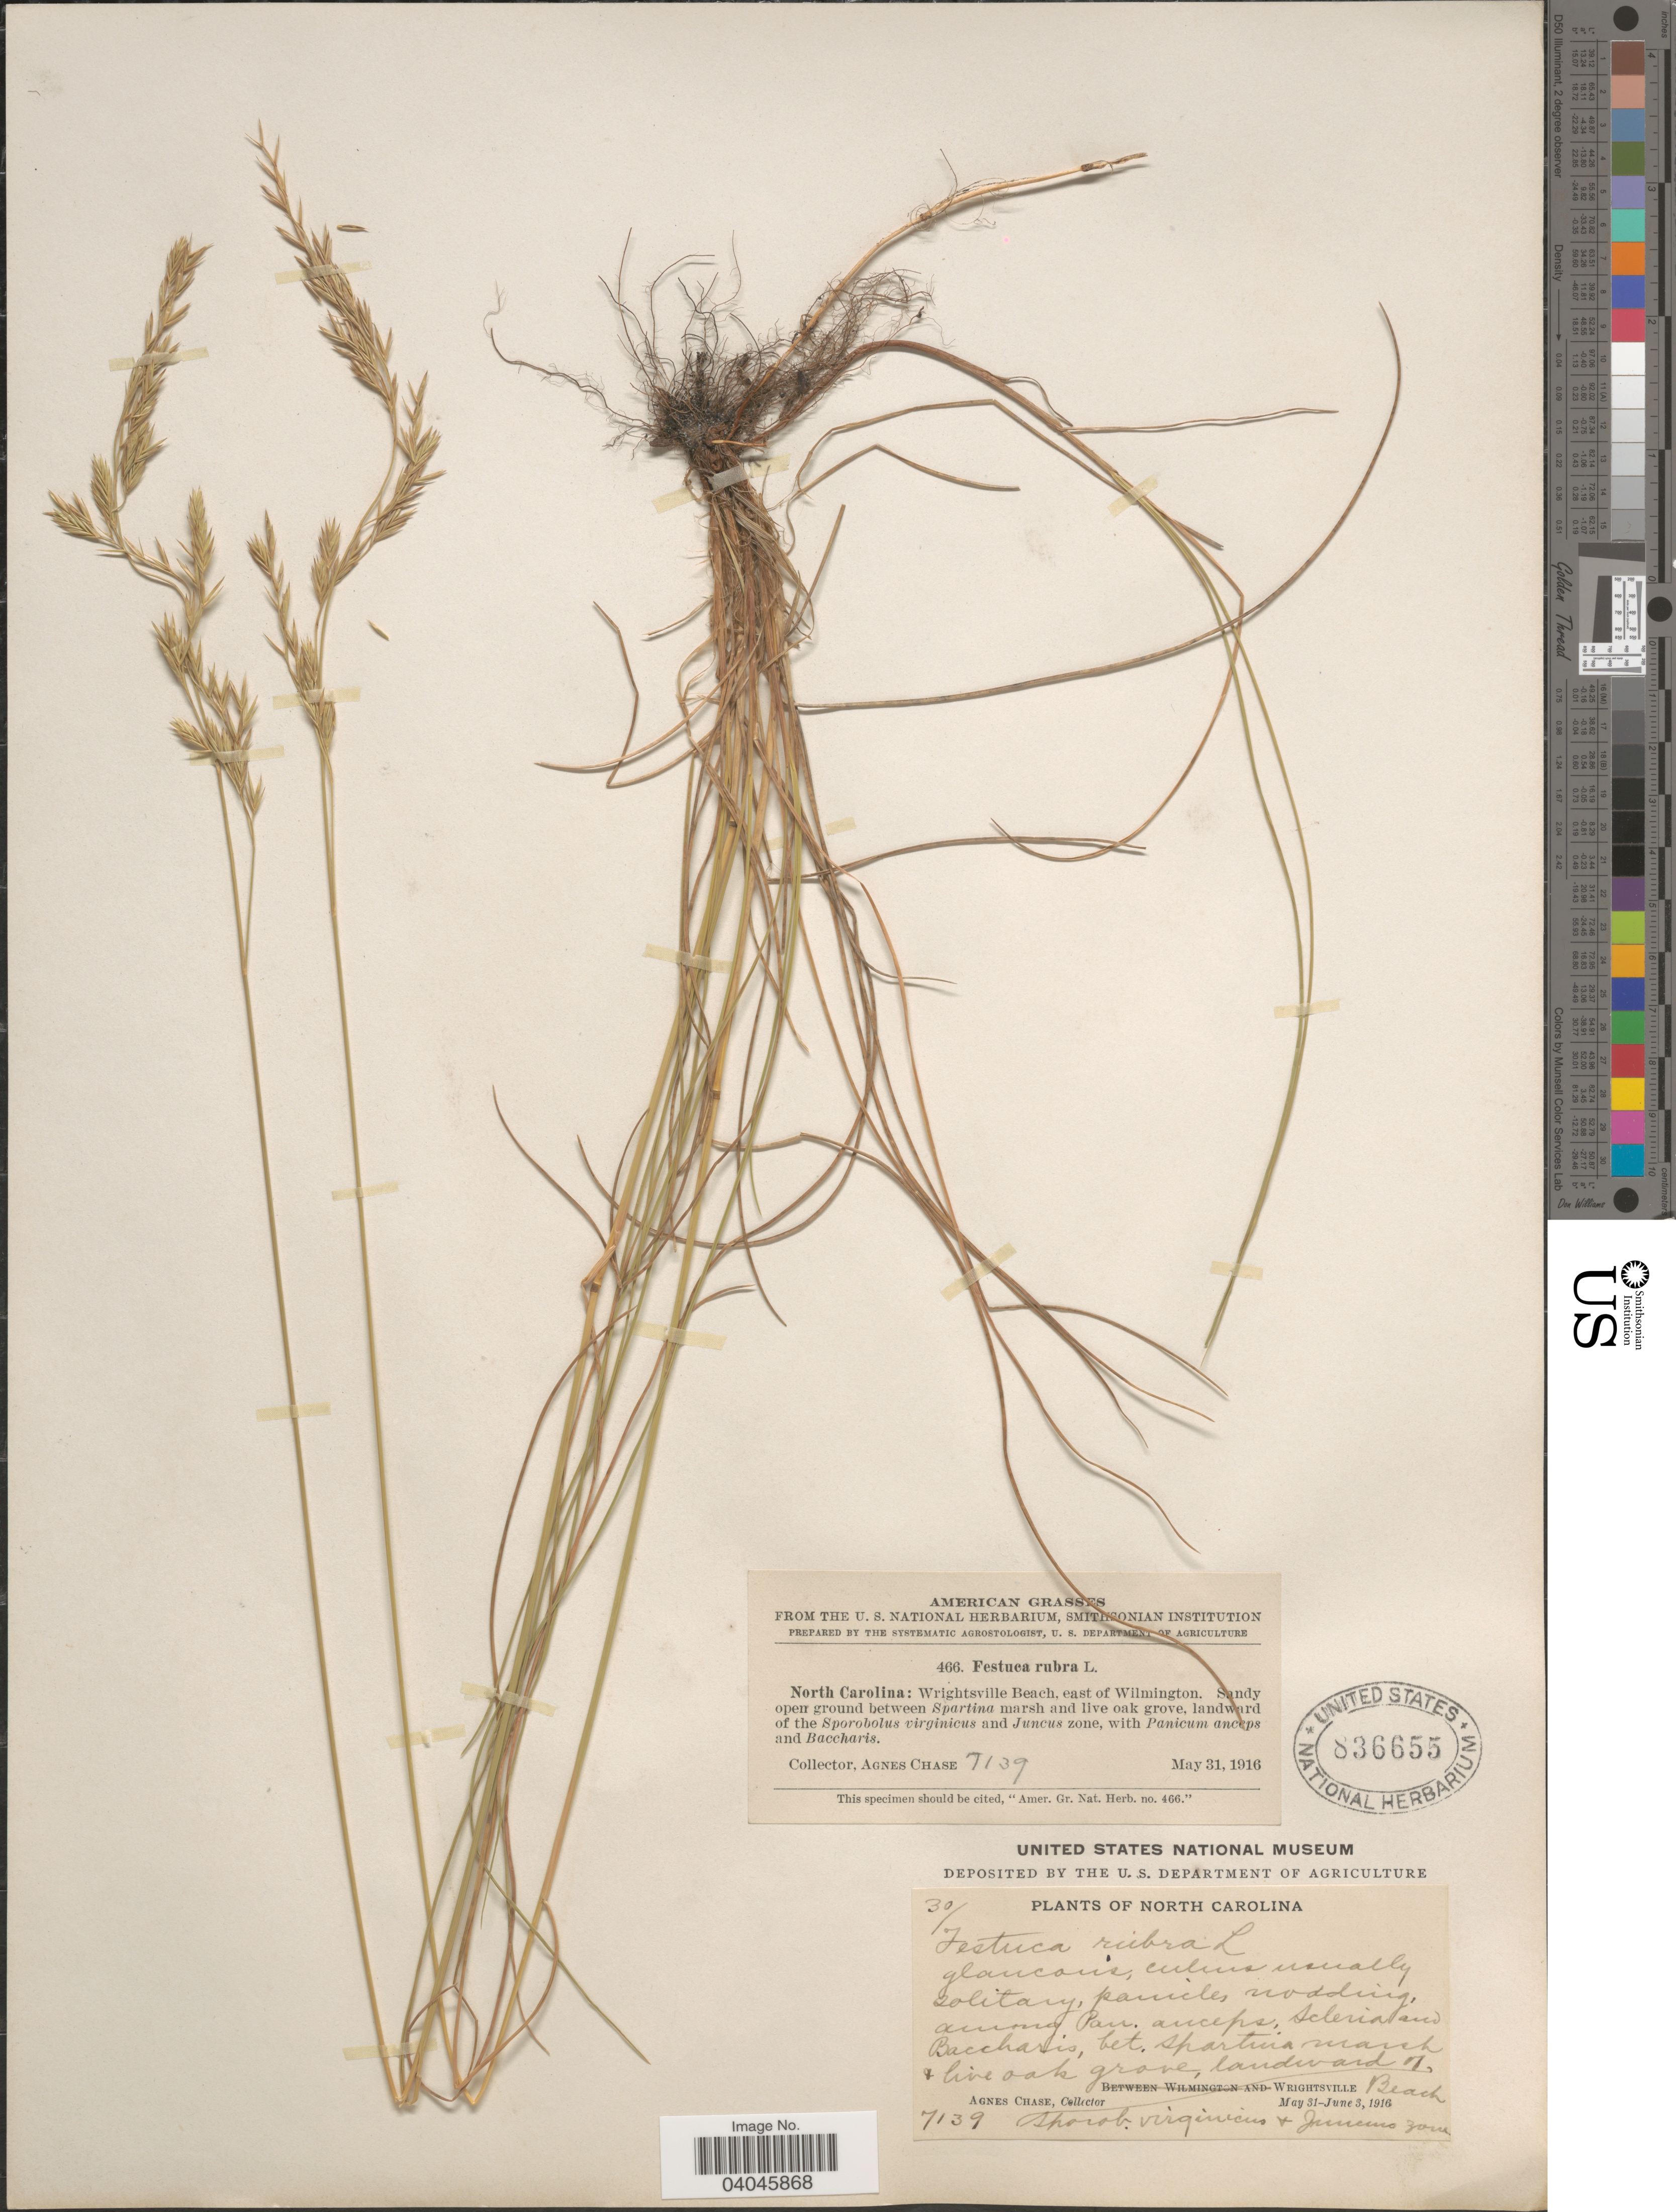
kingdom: Plantae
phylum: Tracheophyta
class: Liliopsida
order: Poales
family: Poaceae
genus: Festuca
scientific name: Festuca rubra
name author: L.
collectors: A. Chase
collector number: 7139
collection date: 1916-05-31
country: United States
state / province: North Carolina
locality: Wrightsville Beach, east of Wilmington.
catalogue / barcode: US 836655